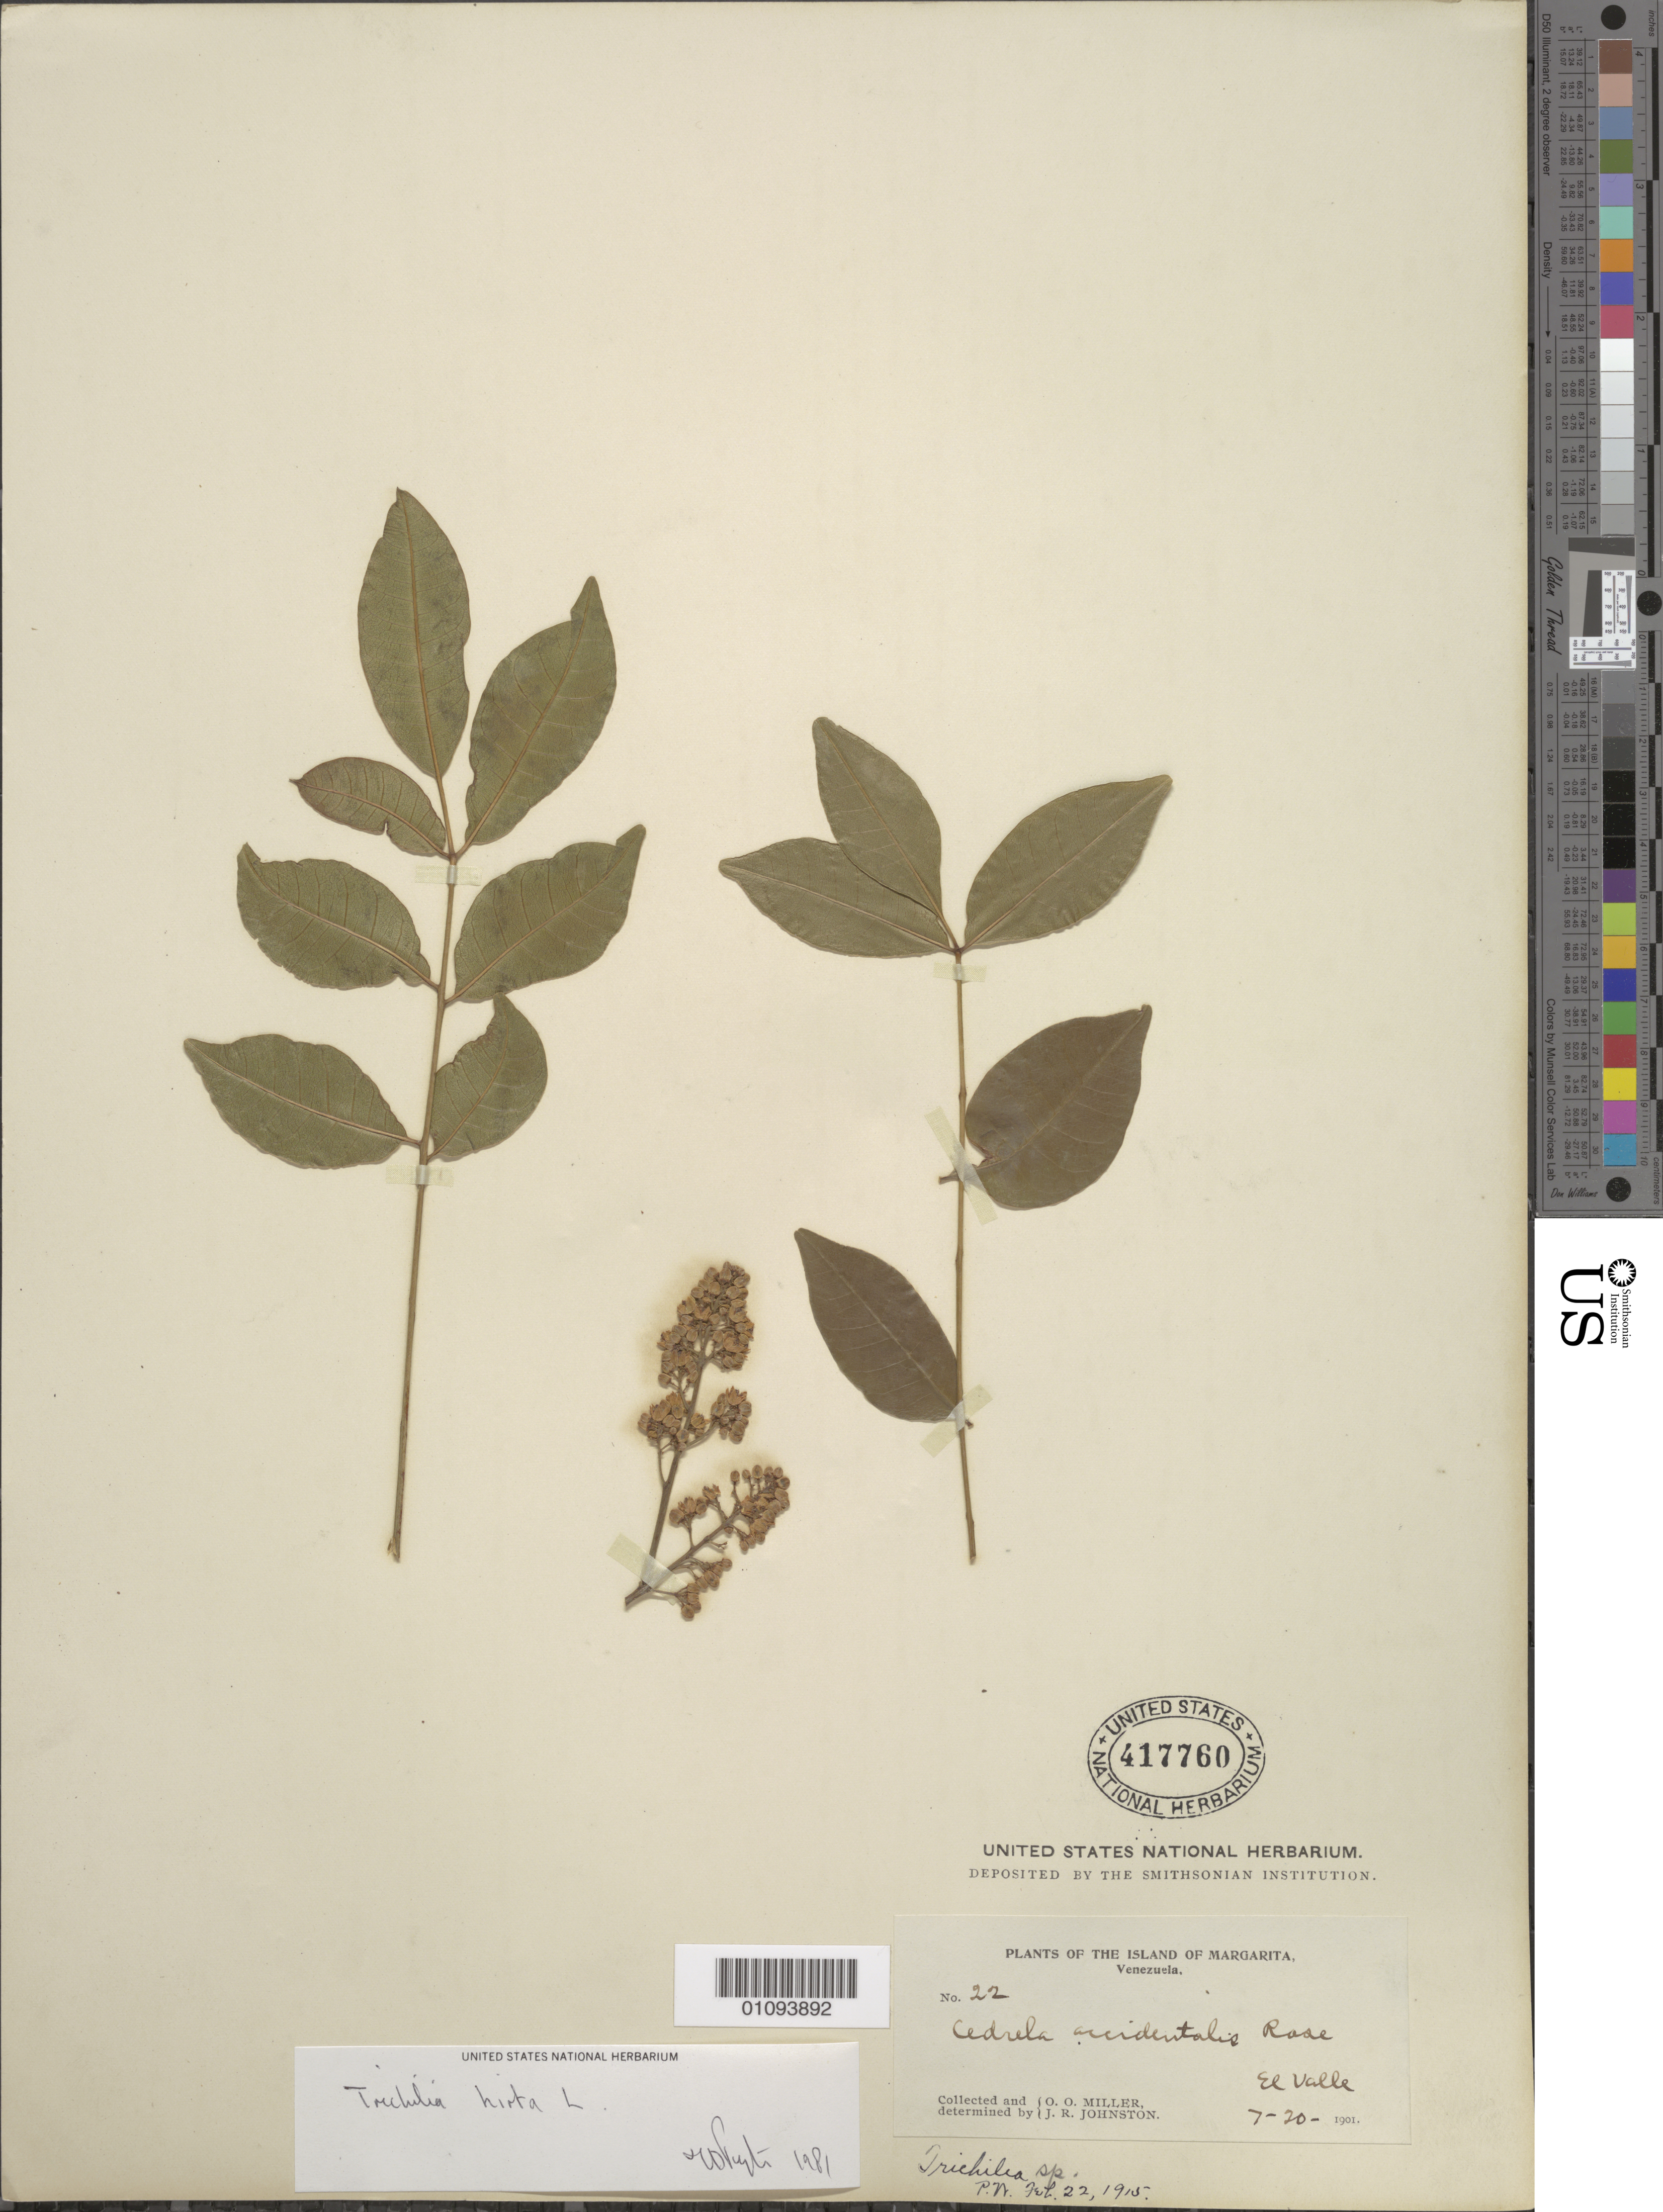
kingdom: Plantae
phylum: Tracheophyta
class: Magnoliopsida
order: Sapindales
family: Meliaceae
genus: Trichilia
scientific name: Trichilia hirta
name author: L.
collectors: O. O. Miller & J. Johnston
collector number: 22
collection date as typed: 20 Jul 1901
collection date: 1901-07-20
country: Venezuela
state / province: Nueva Esparta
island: Margarita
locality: El Valle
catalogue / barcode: US 417760